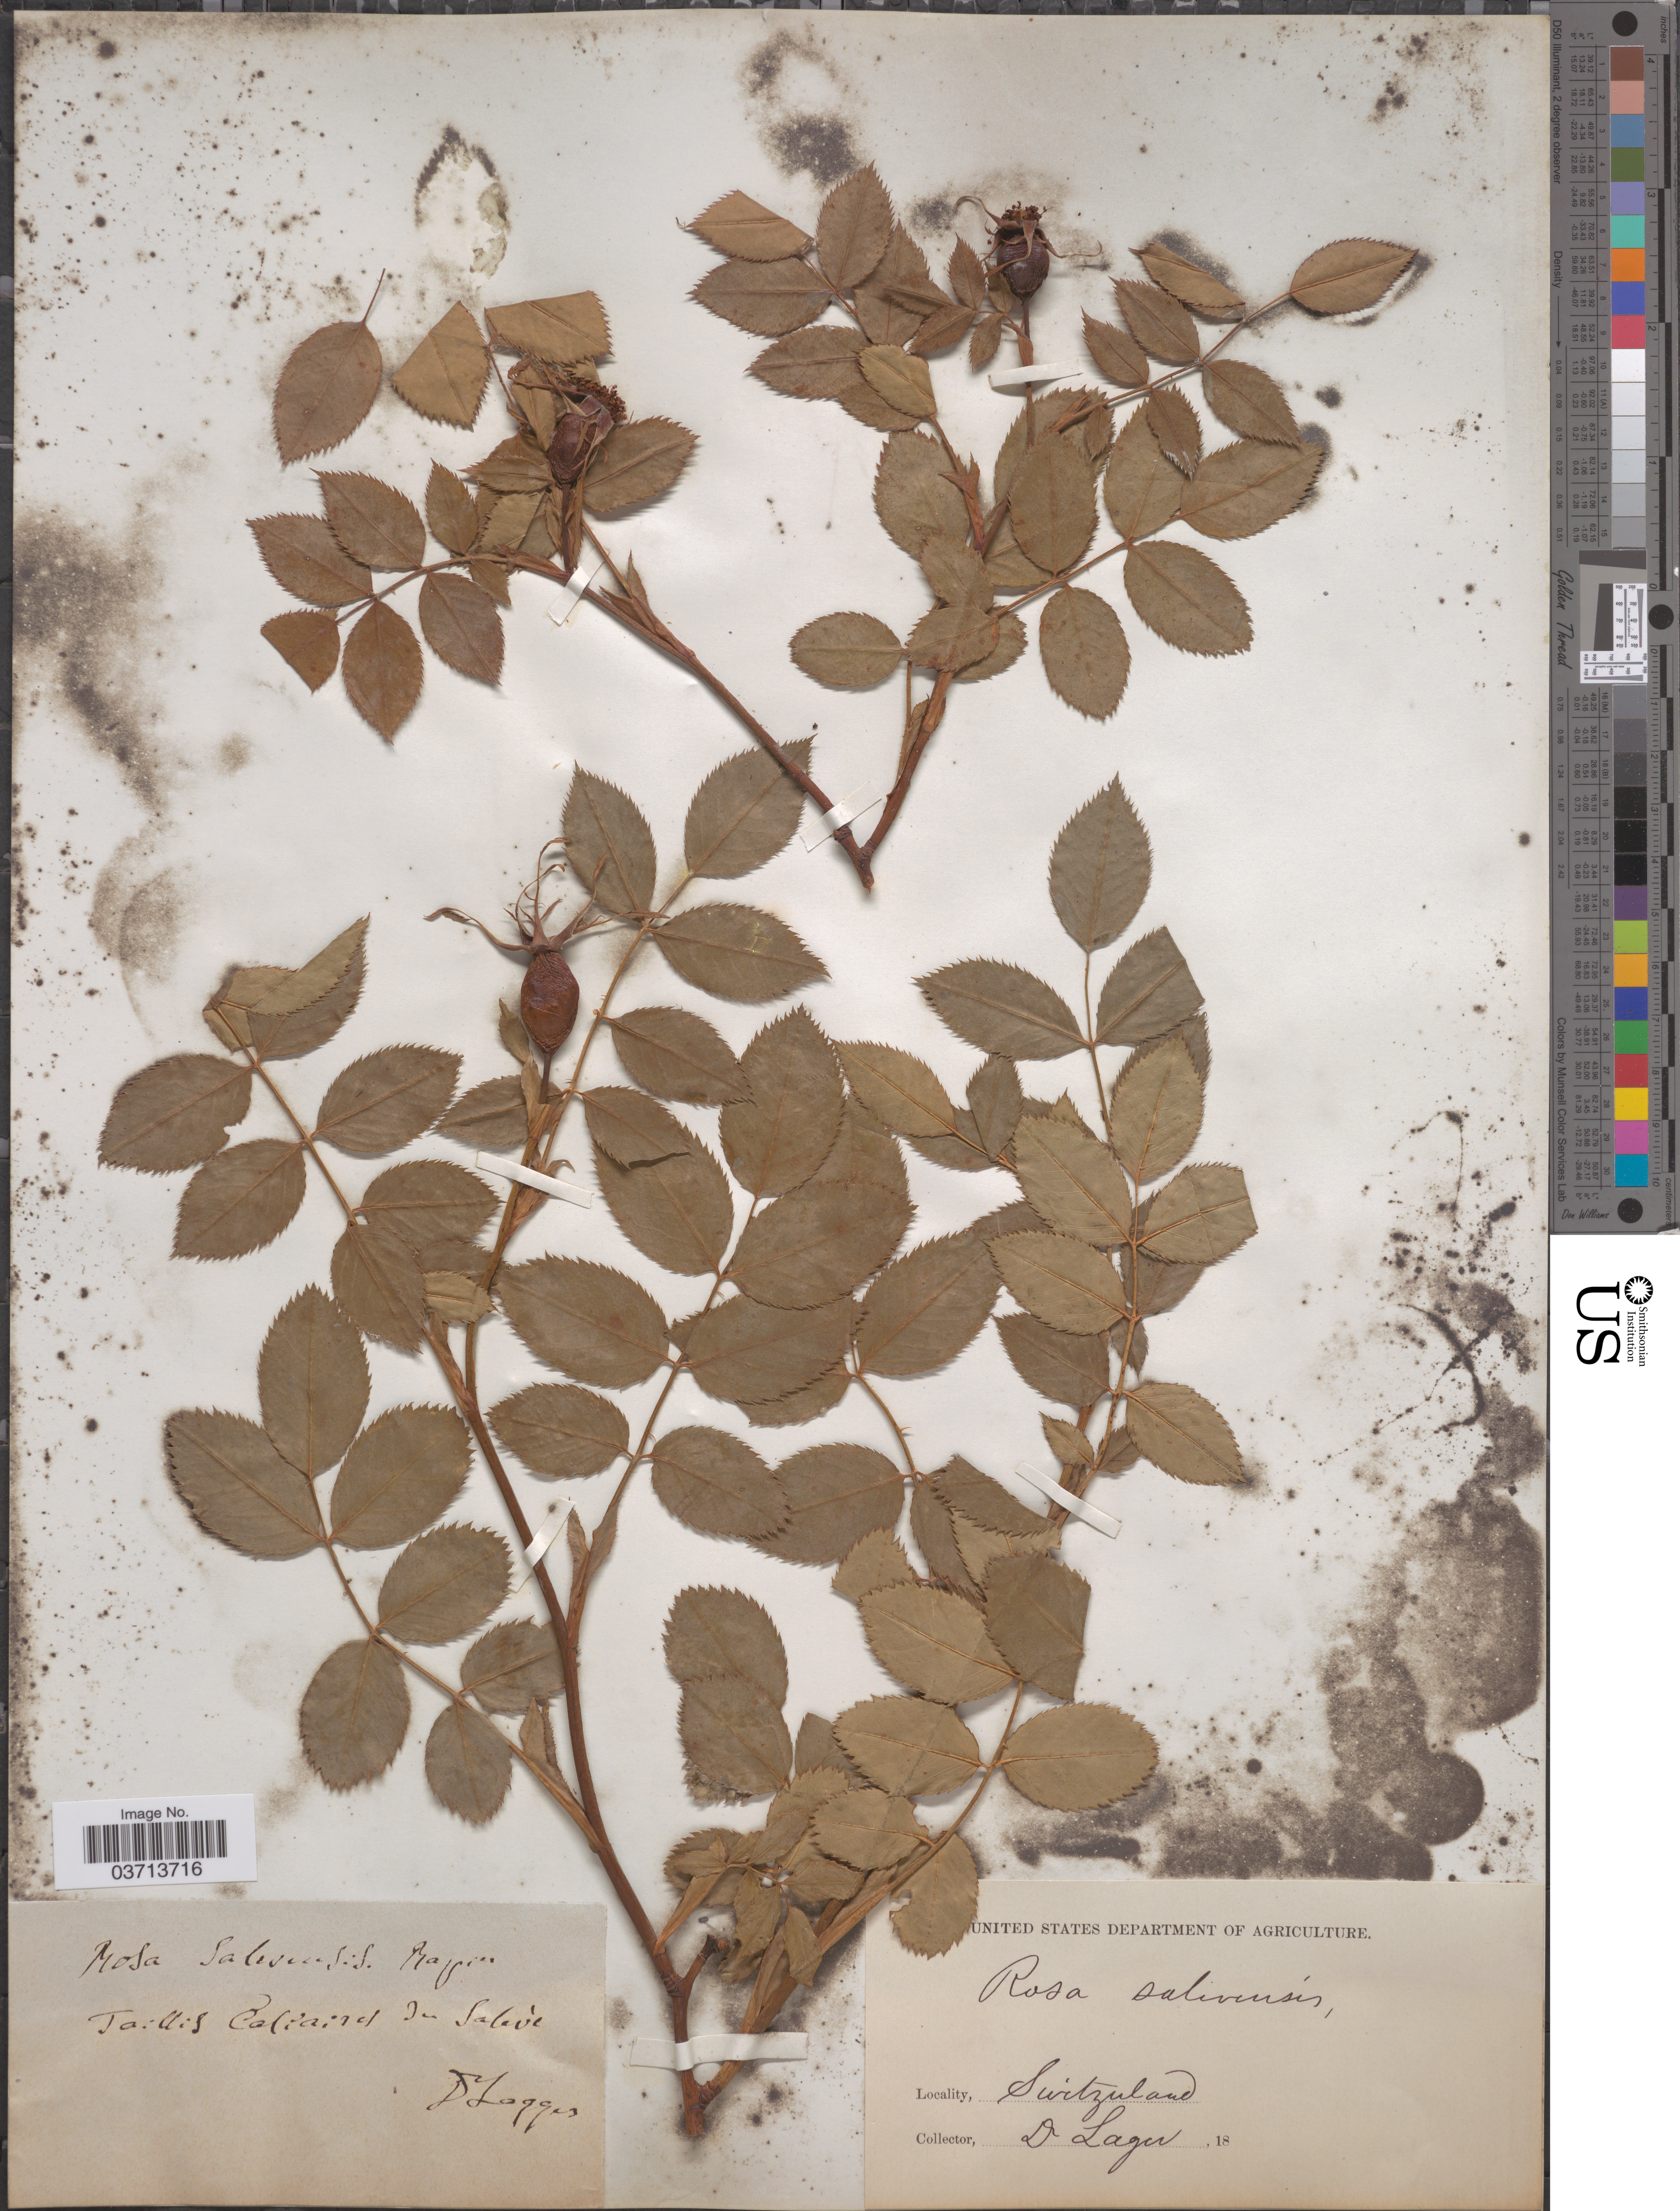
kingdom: Plantae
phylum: Tracheophyta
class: Magnoliopsida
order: Rosales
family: Rosaceae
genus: Rosa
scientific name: Rosa x salaevensis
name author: Rapin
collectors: F. J. Lagger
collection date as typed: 18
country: Switzerland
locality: Taillis Calcaires du Salevè.